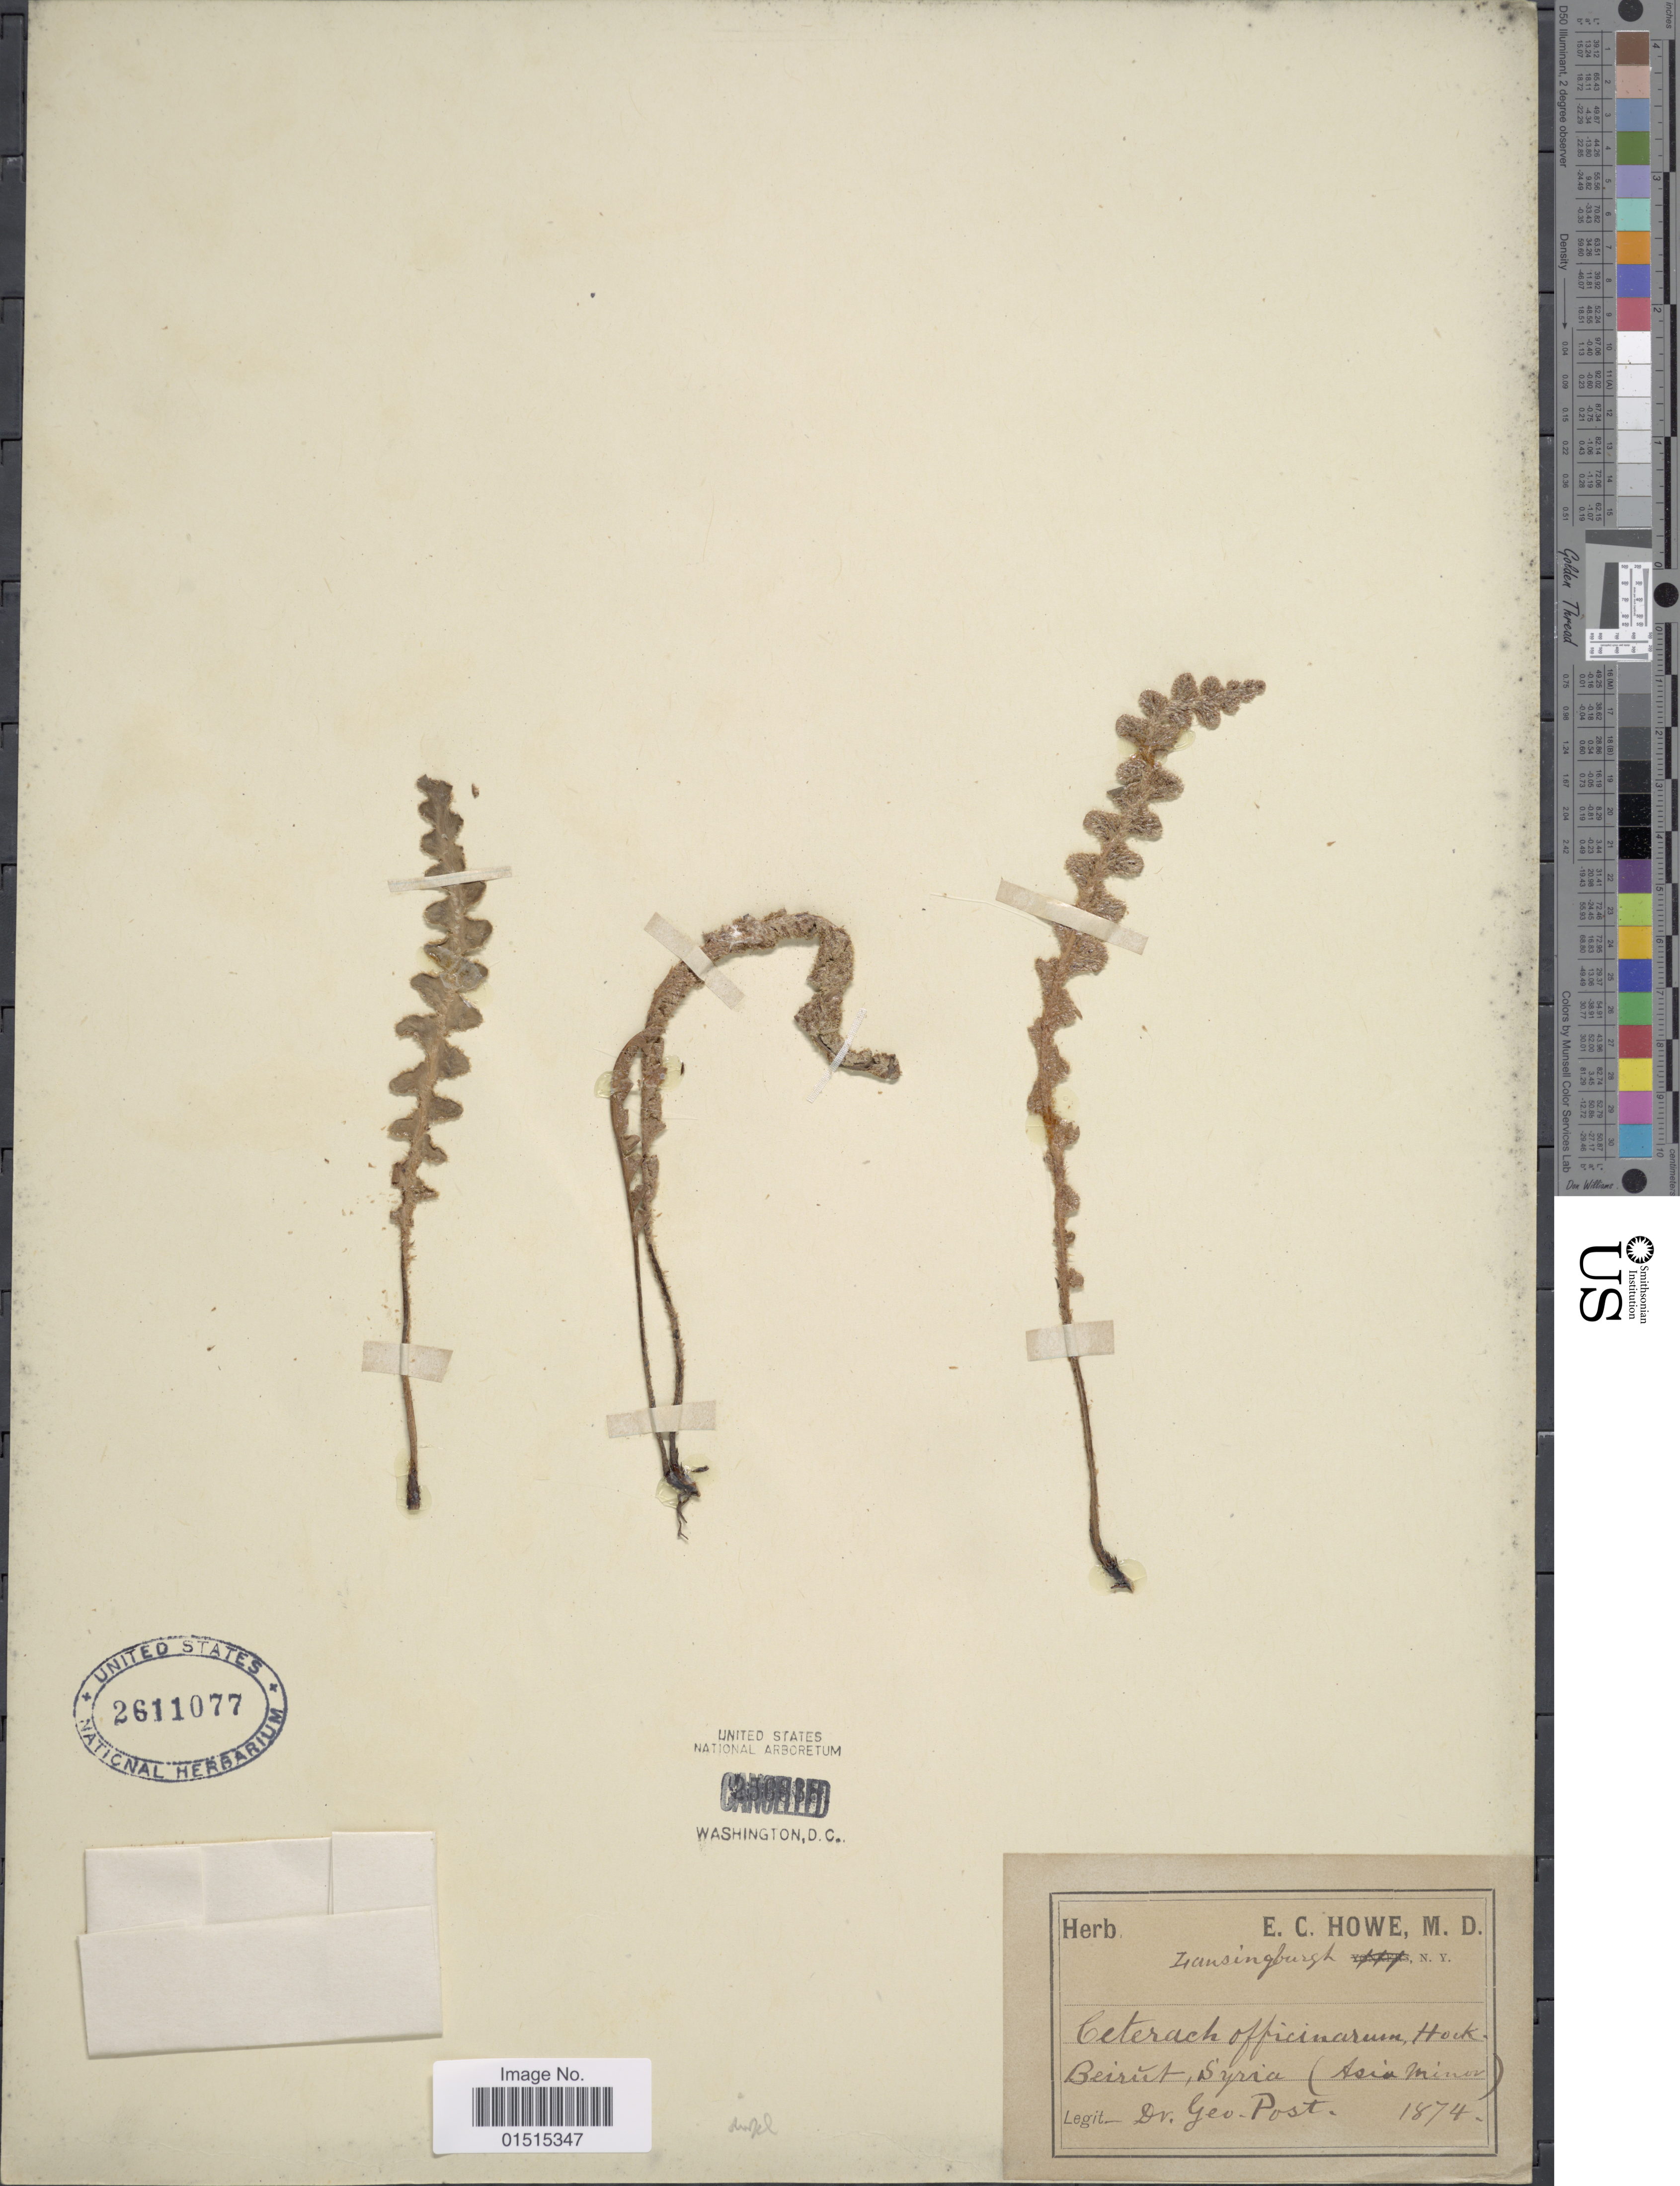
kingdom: Plantae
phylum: Tracheophyta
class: Polypodiopsida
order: Polypodiales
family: Aspleniaceae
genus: Asplenium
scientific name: Asplenium officinarum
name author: DC.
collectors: G. E. Post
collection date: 1874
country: Lebanon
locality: Beirut, Syria (Asia minor)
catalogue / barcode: US 2611077